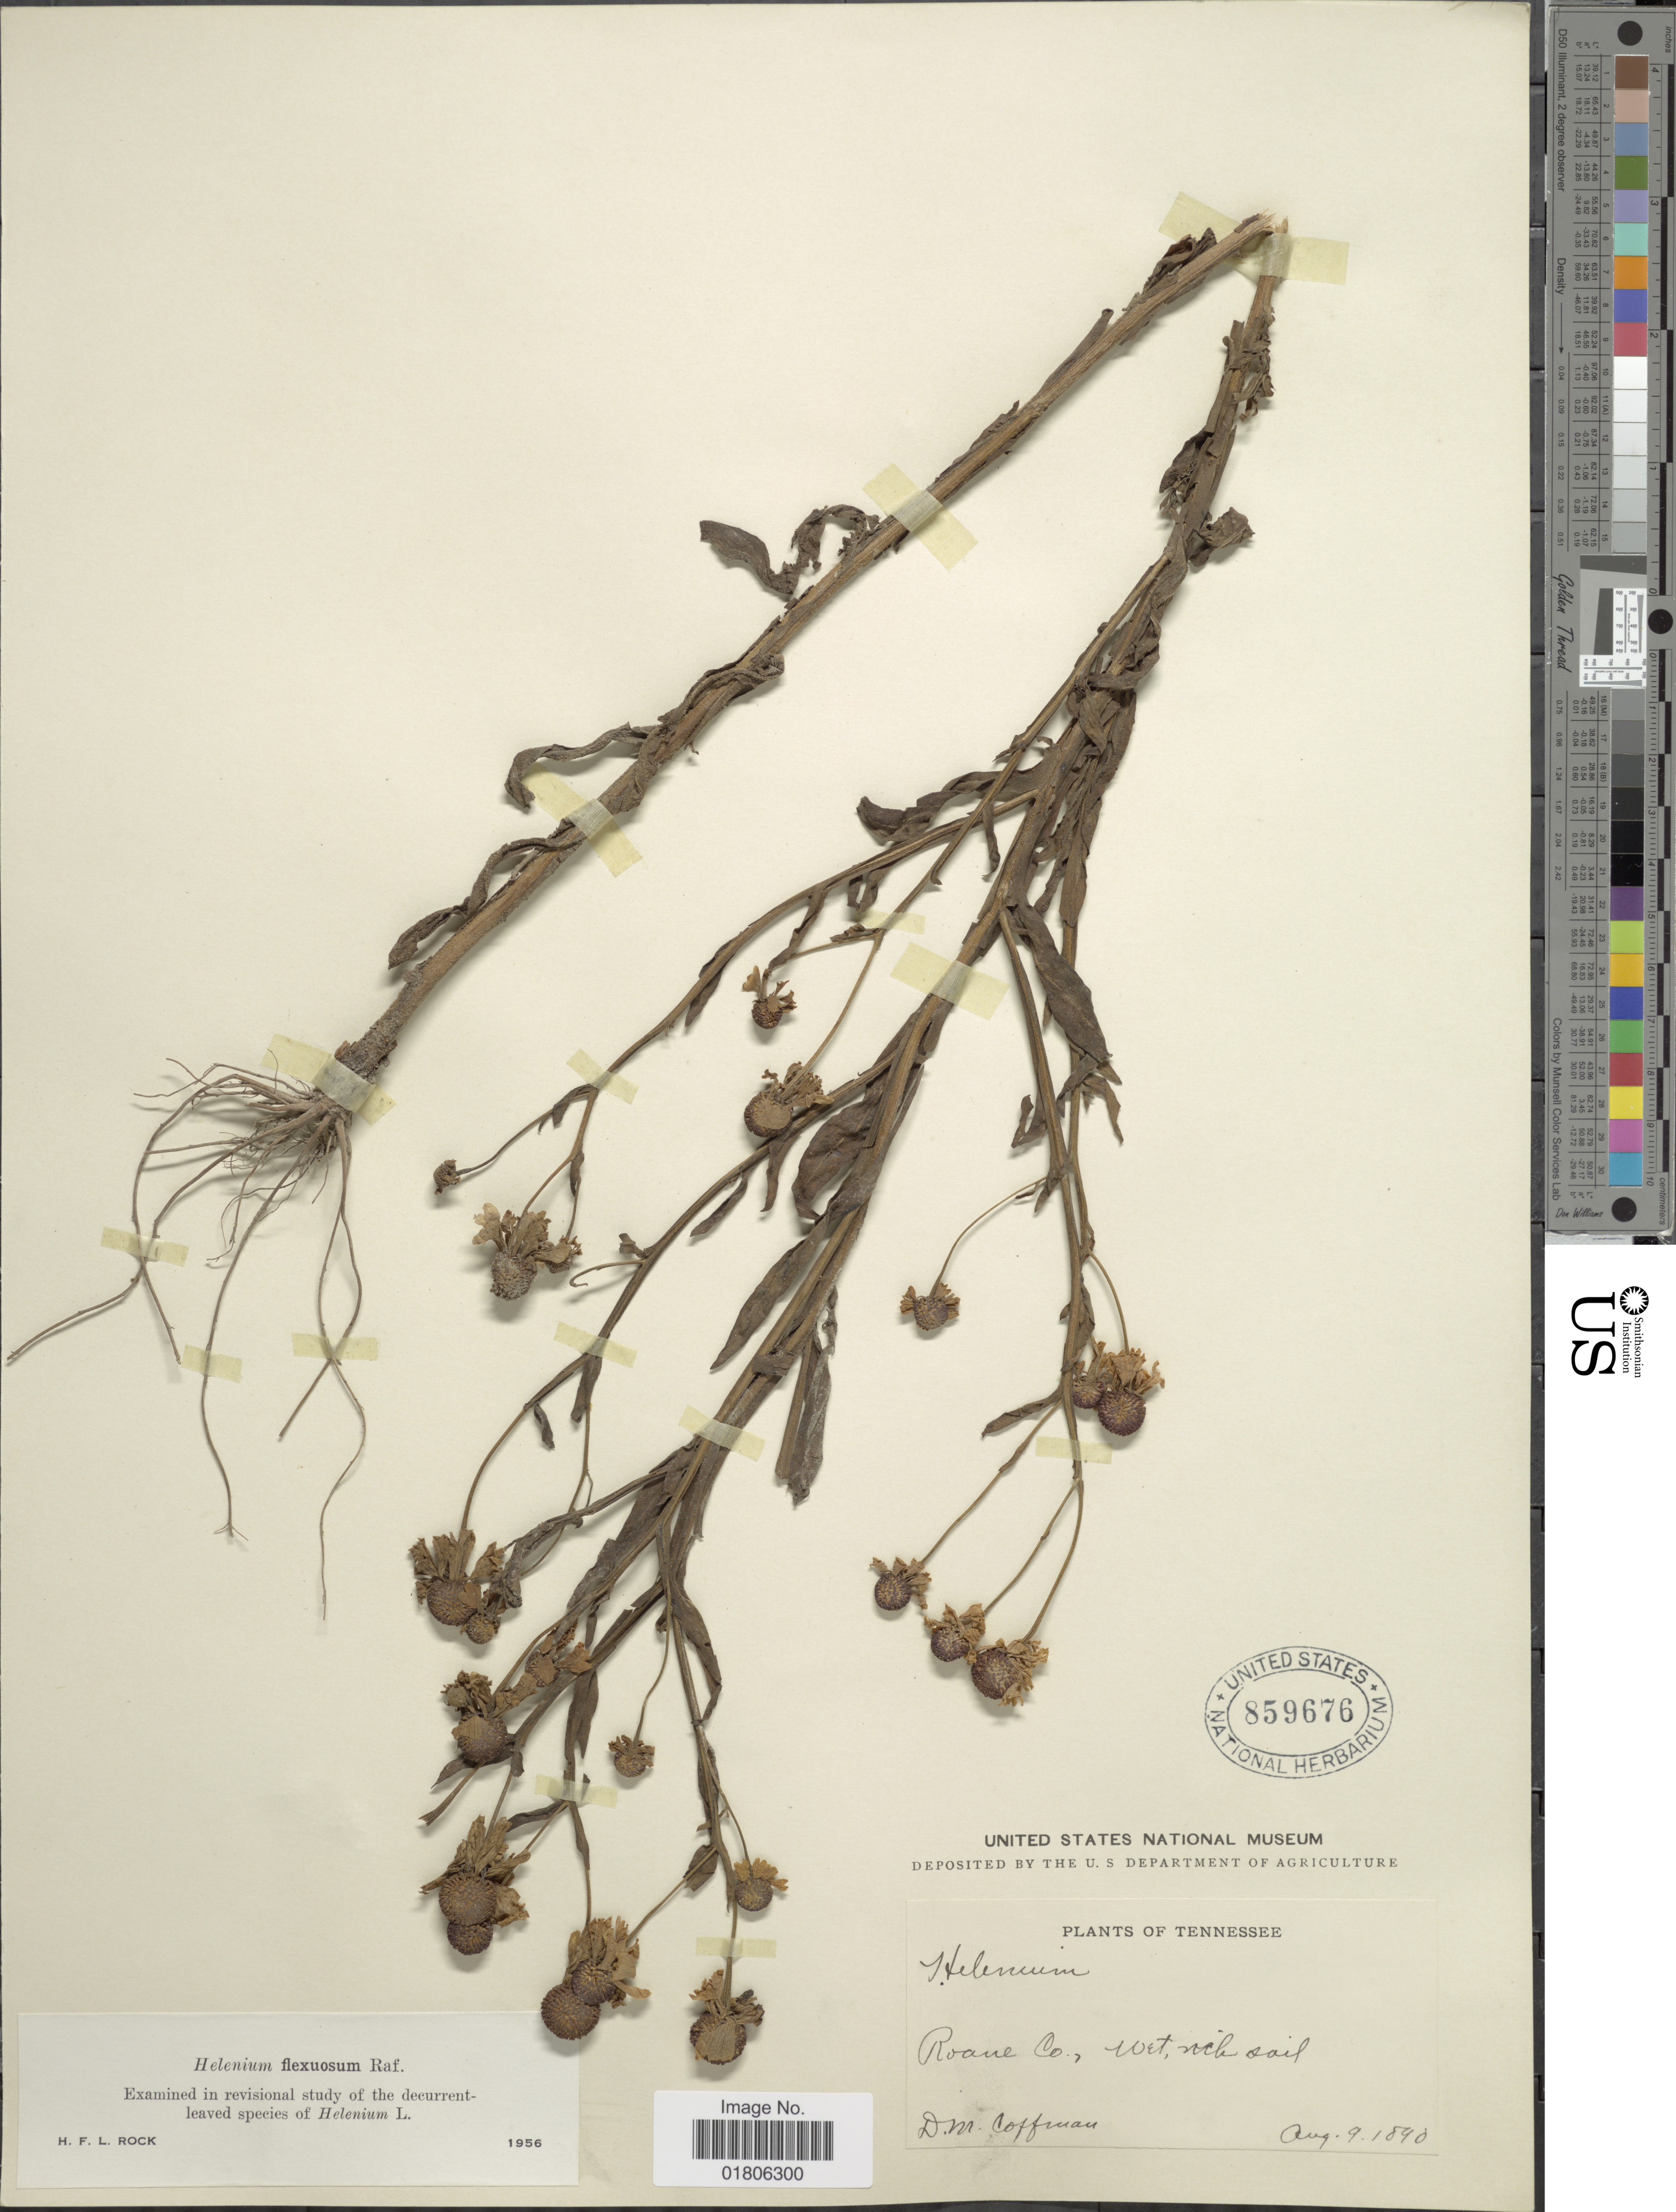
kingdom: Plantae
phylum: Tracheophyta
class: Magnoliopsida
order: Asterales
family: Asteraceae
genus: Helenium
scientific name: Helenium flexuosum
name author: Raf.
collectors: D. M. Coffman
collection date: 1890-08-09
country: United States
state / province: Tennessee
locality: Roane Co.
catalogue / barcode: US 859676